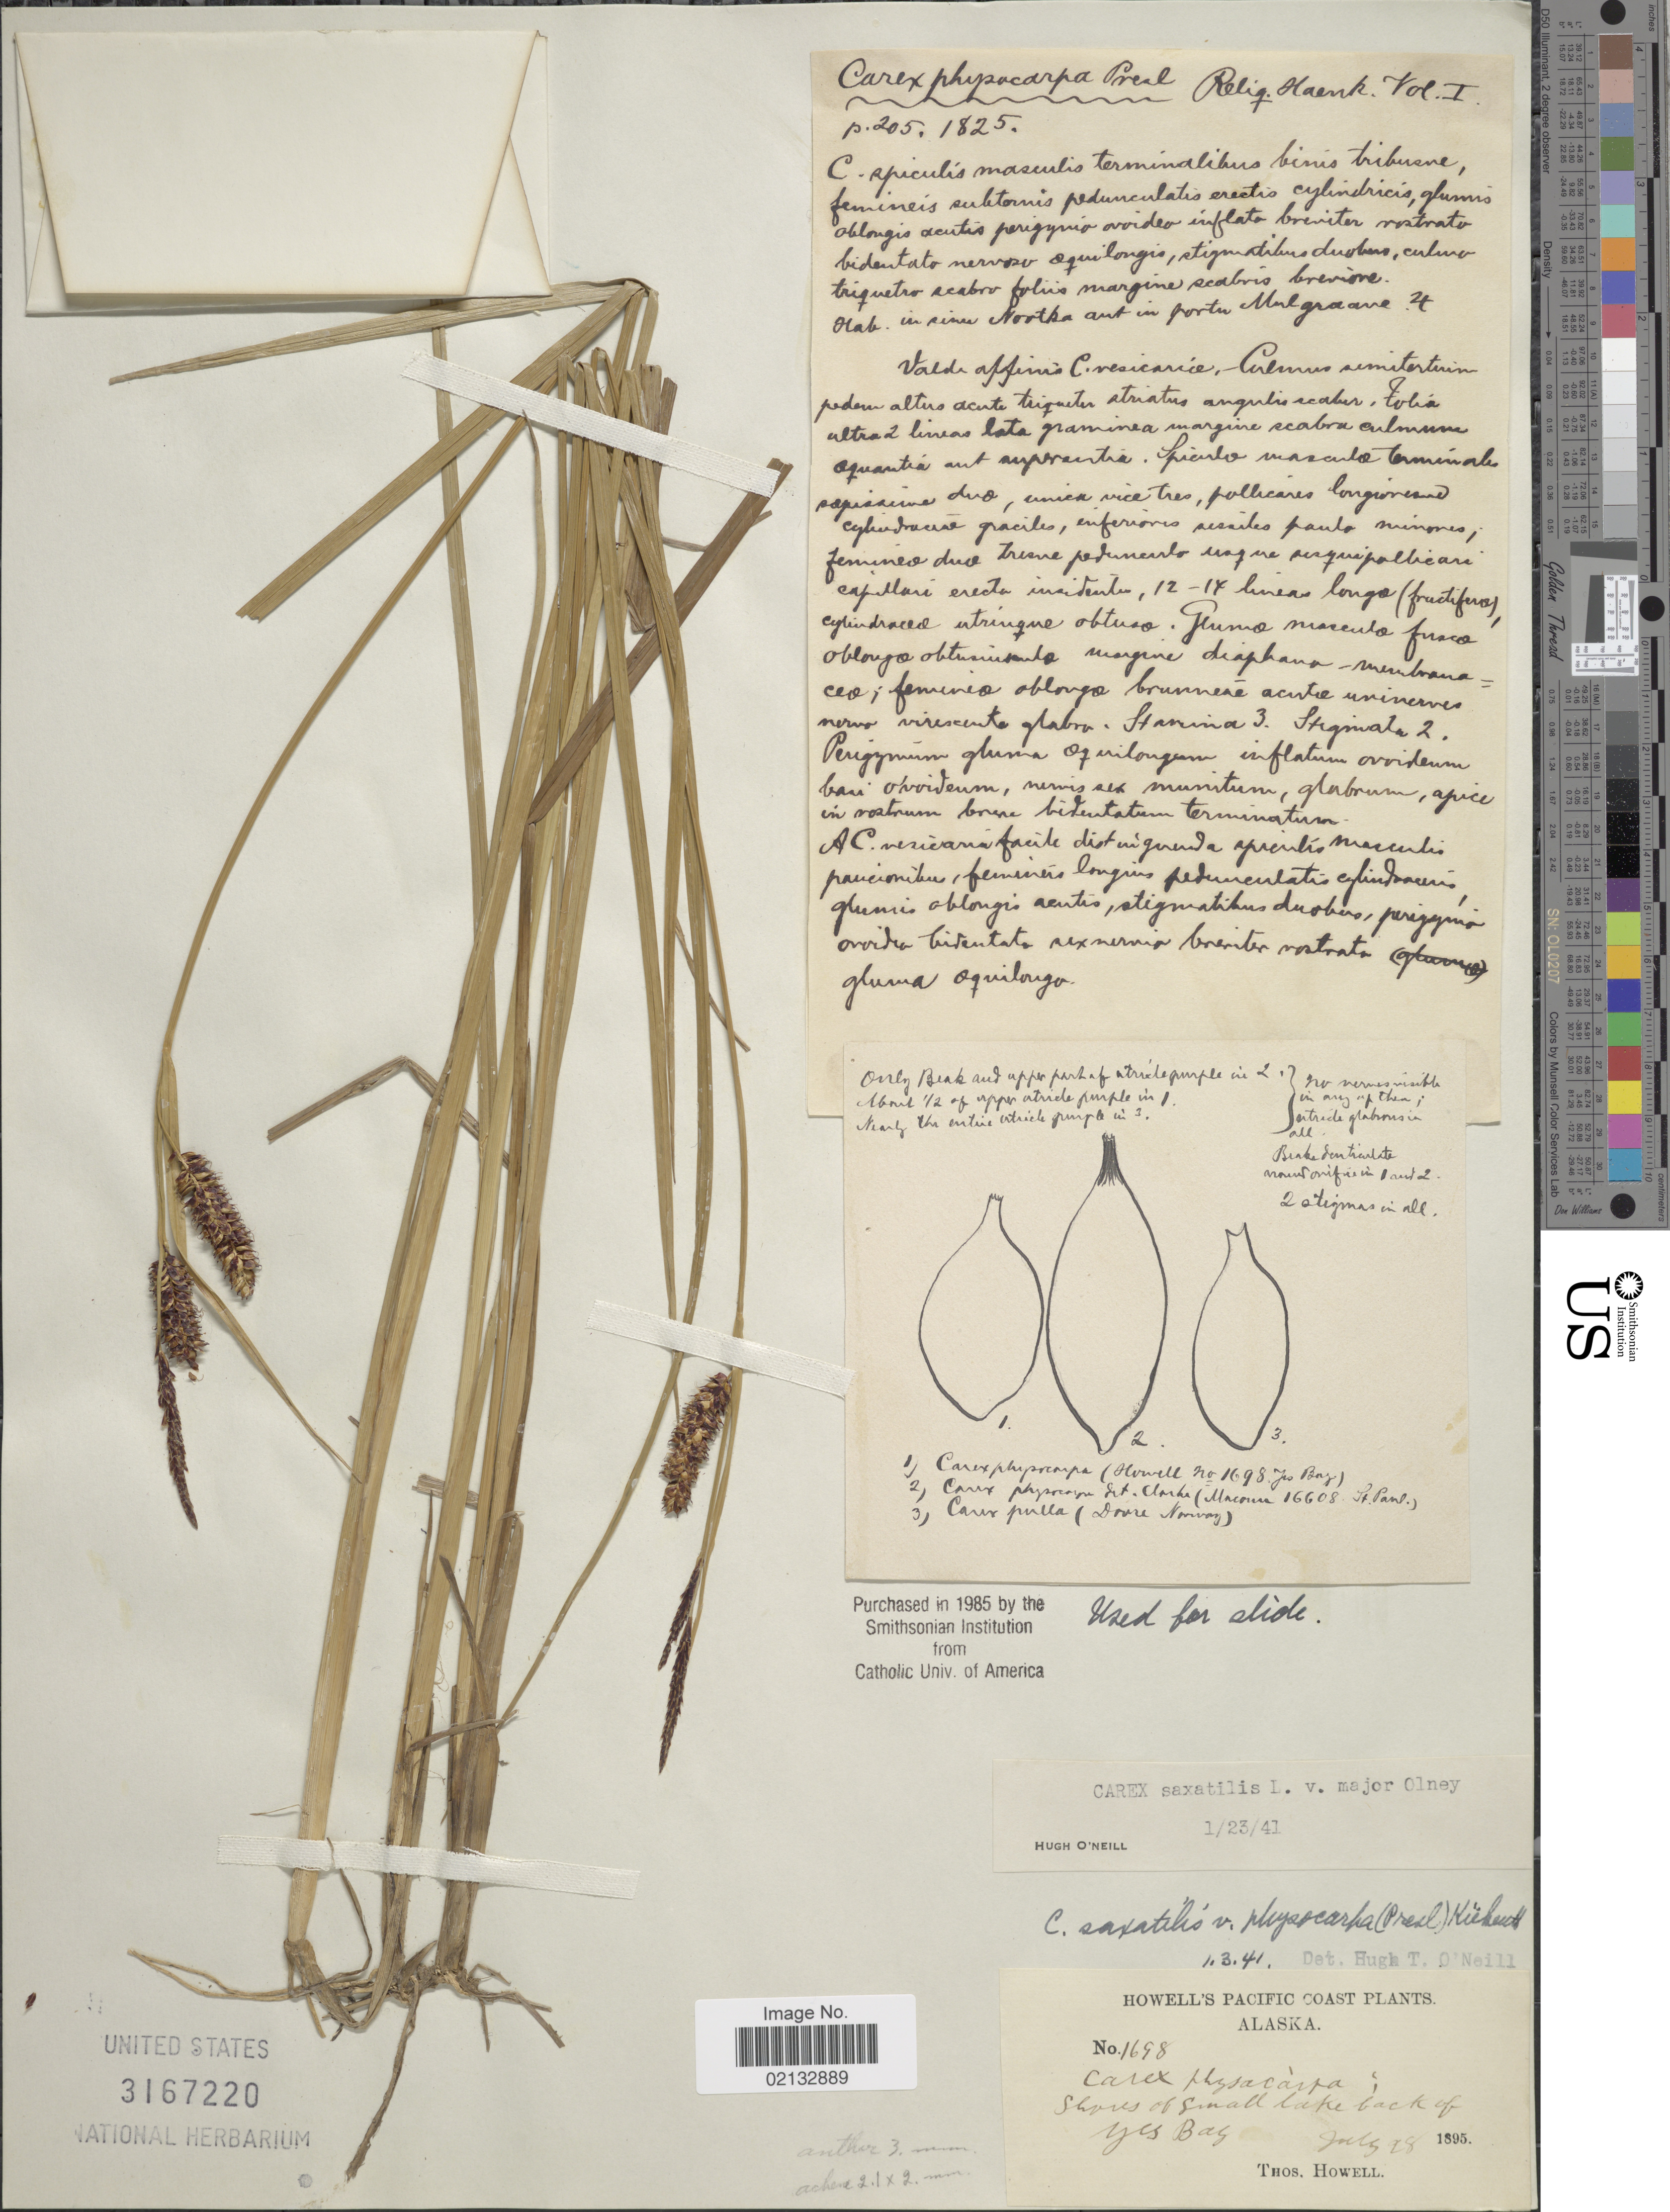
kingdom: Plantae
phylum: Tracheophyta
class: Liliopsida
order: Poales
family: Cyperaceae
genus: Carex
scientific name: Carex saxatilis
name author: L.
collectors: T. Howell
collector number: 1698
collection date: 1895-07-28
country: United States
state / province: Alaska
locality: Pacific Coast. Shores of Sinall Lake back of Yes Bay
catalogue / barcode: US 3167220